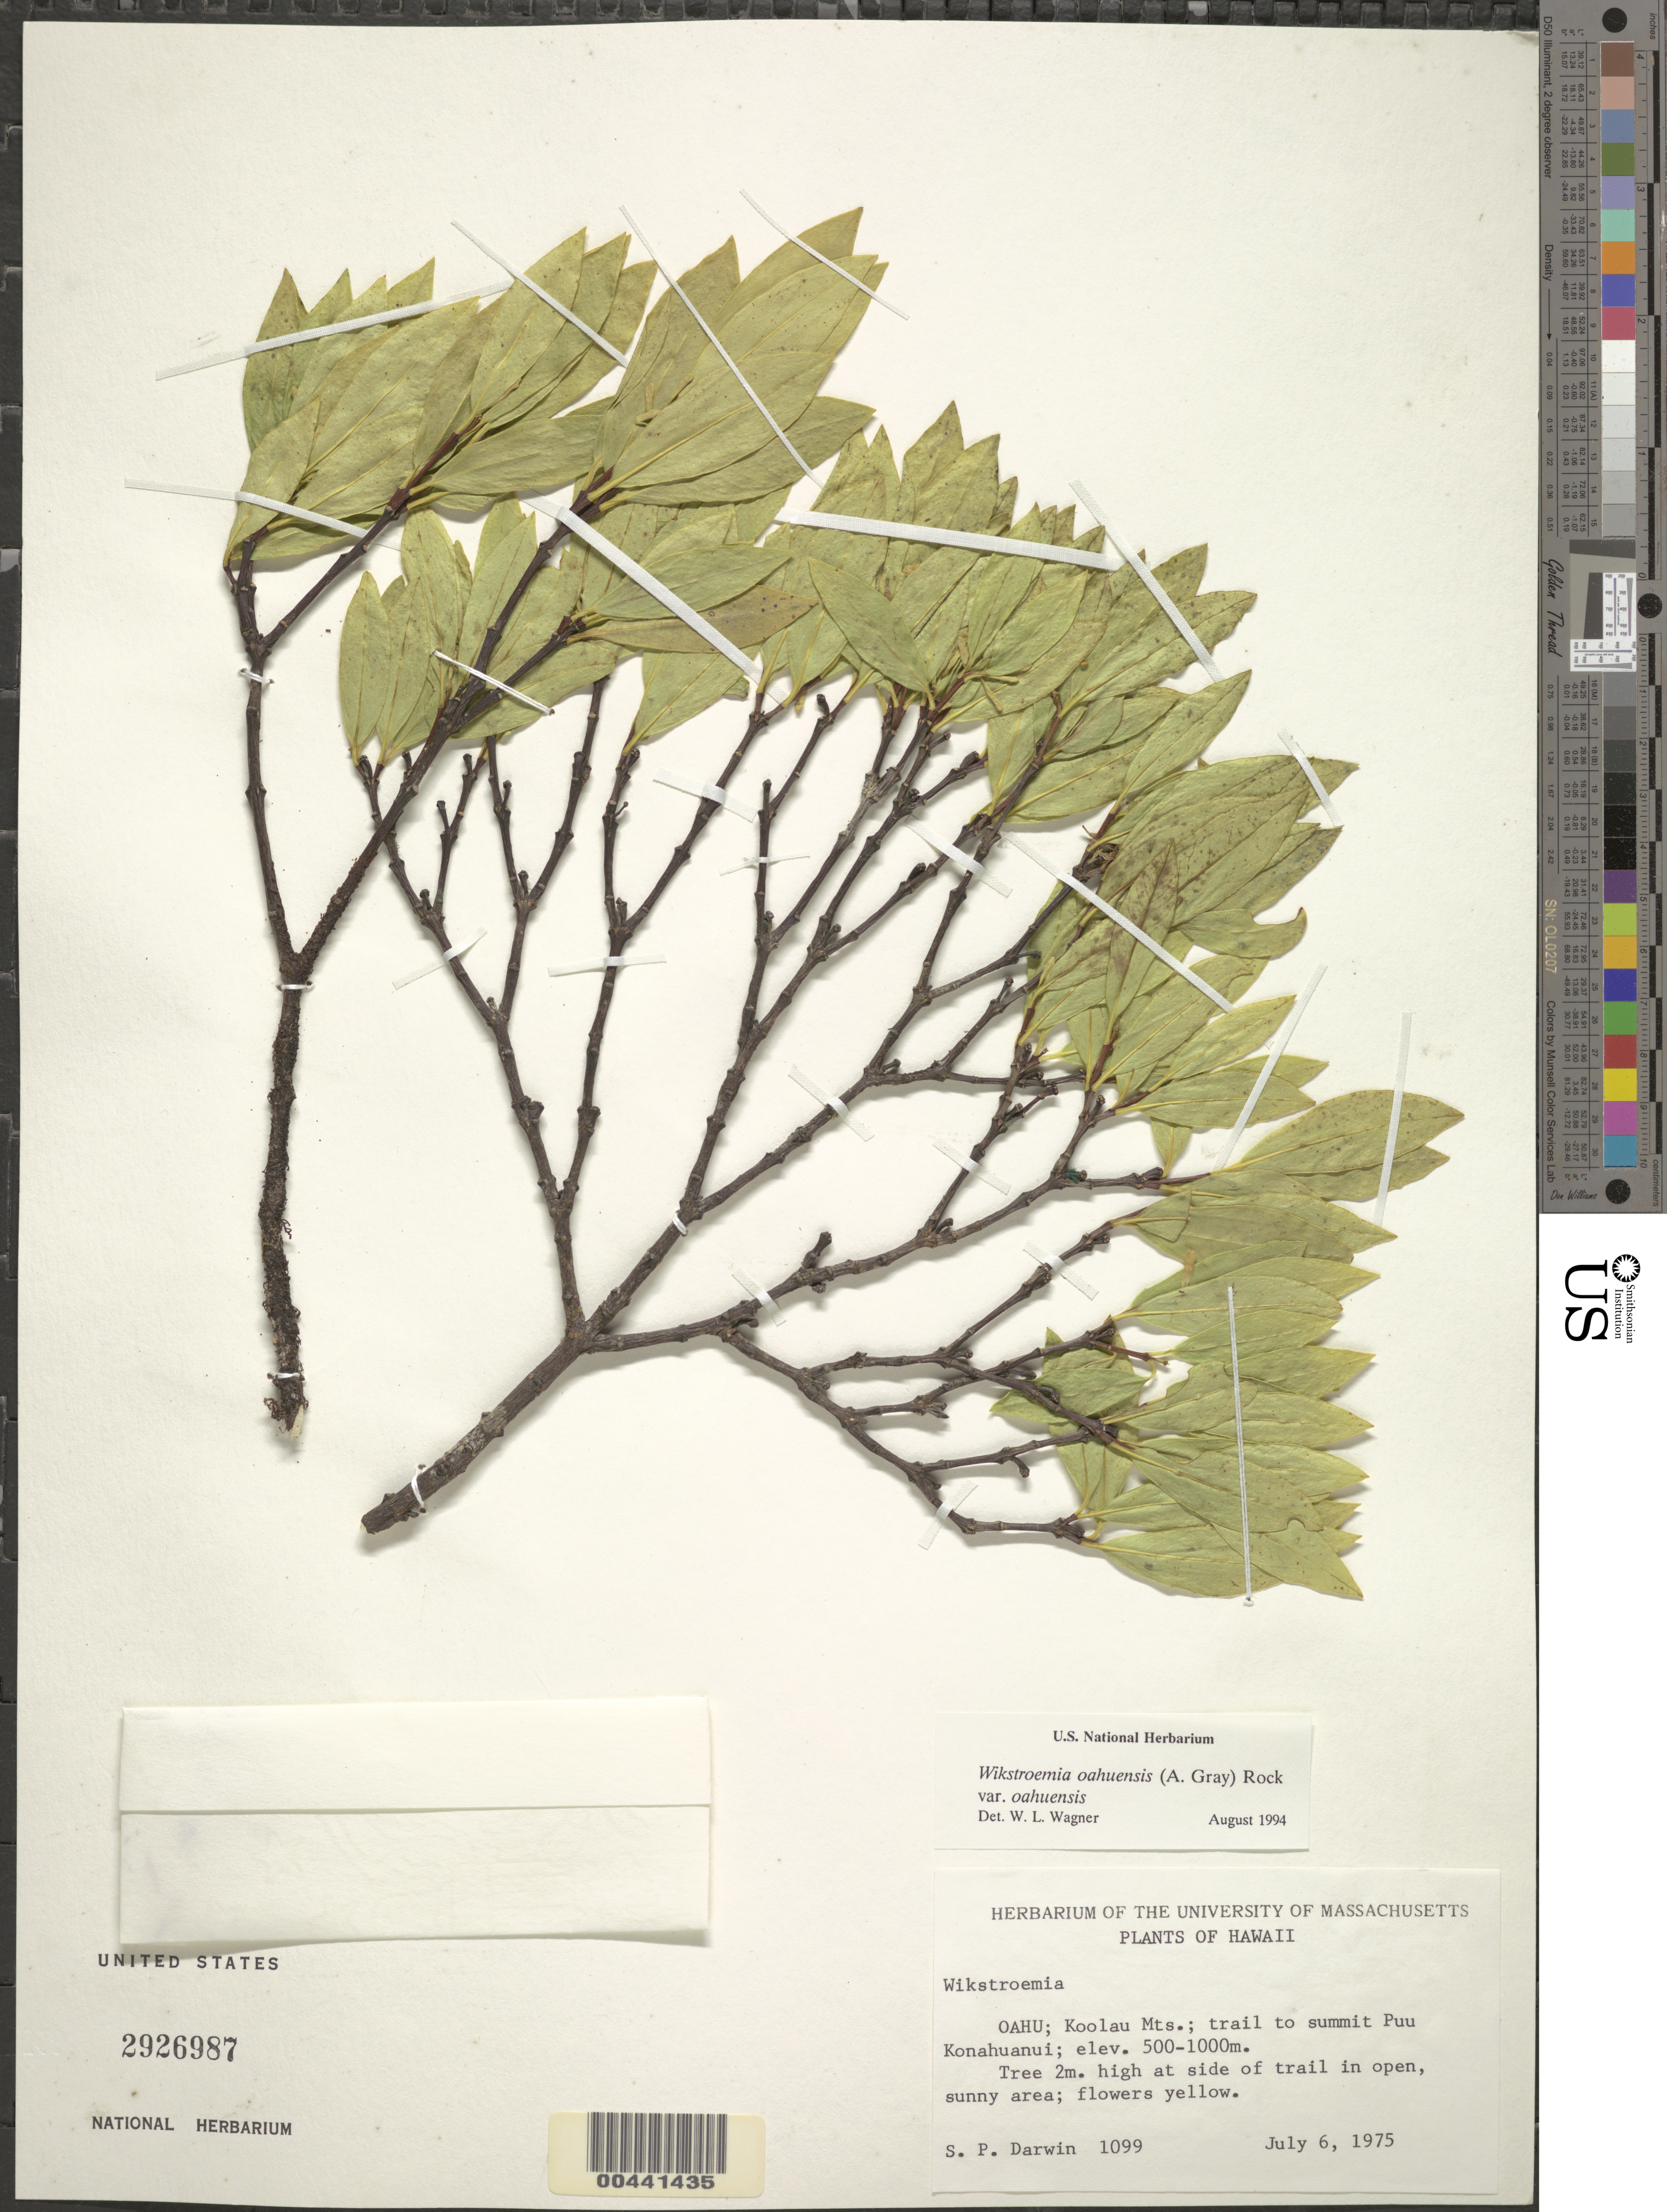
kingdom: Plantae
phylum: Tracheophyta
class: Magnoliopsida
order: Malvales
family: Thymelaeaceae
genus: Wikstroemia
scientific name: Wikstroemia oahuensis var. oahuensis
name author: (A. Gray) Rock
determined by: Wagner, W. L., (BOT), Smithsonian Institution - National Museum of Natural History (UNITED STATES)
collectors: S. P. Darwin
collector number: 1099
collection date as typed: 6 Jul 1975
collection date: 1975-07-06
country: United States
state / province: Hawaii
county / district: Honolulu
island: Oahu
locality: Koolau Mts, trail to summit Puu Konahuanui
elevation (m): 500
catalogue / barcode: US 2926987